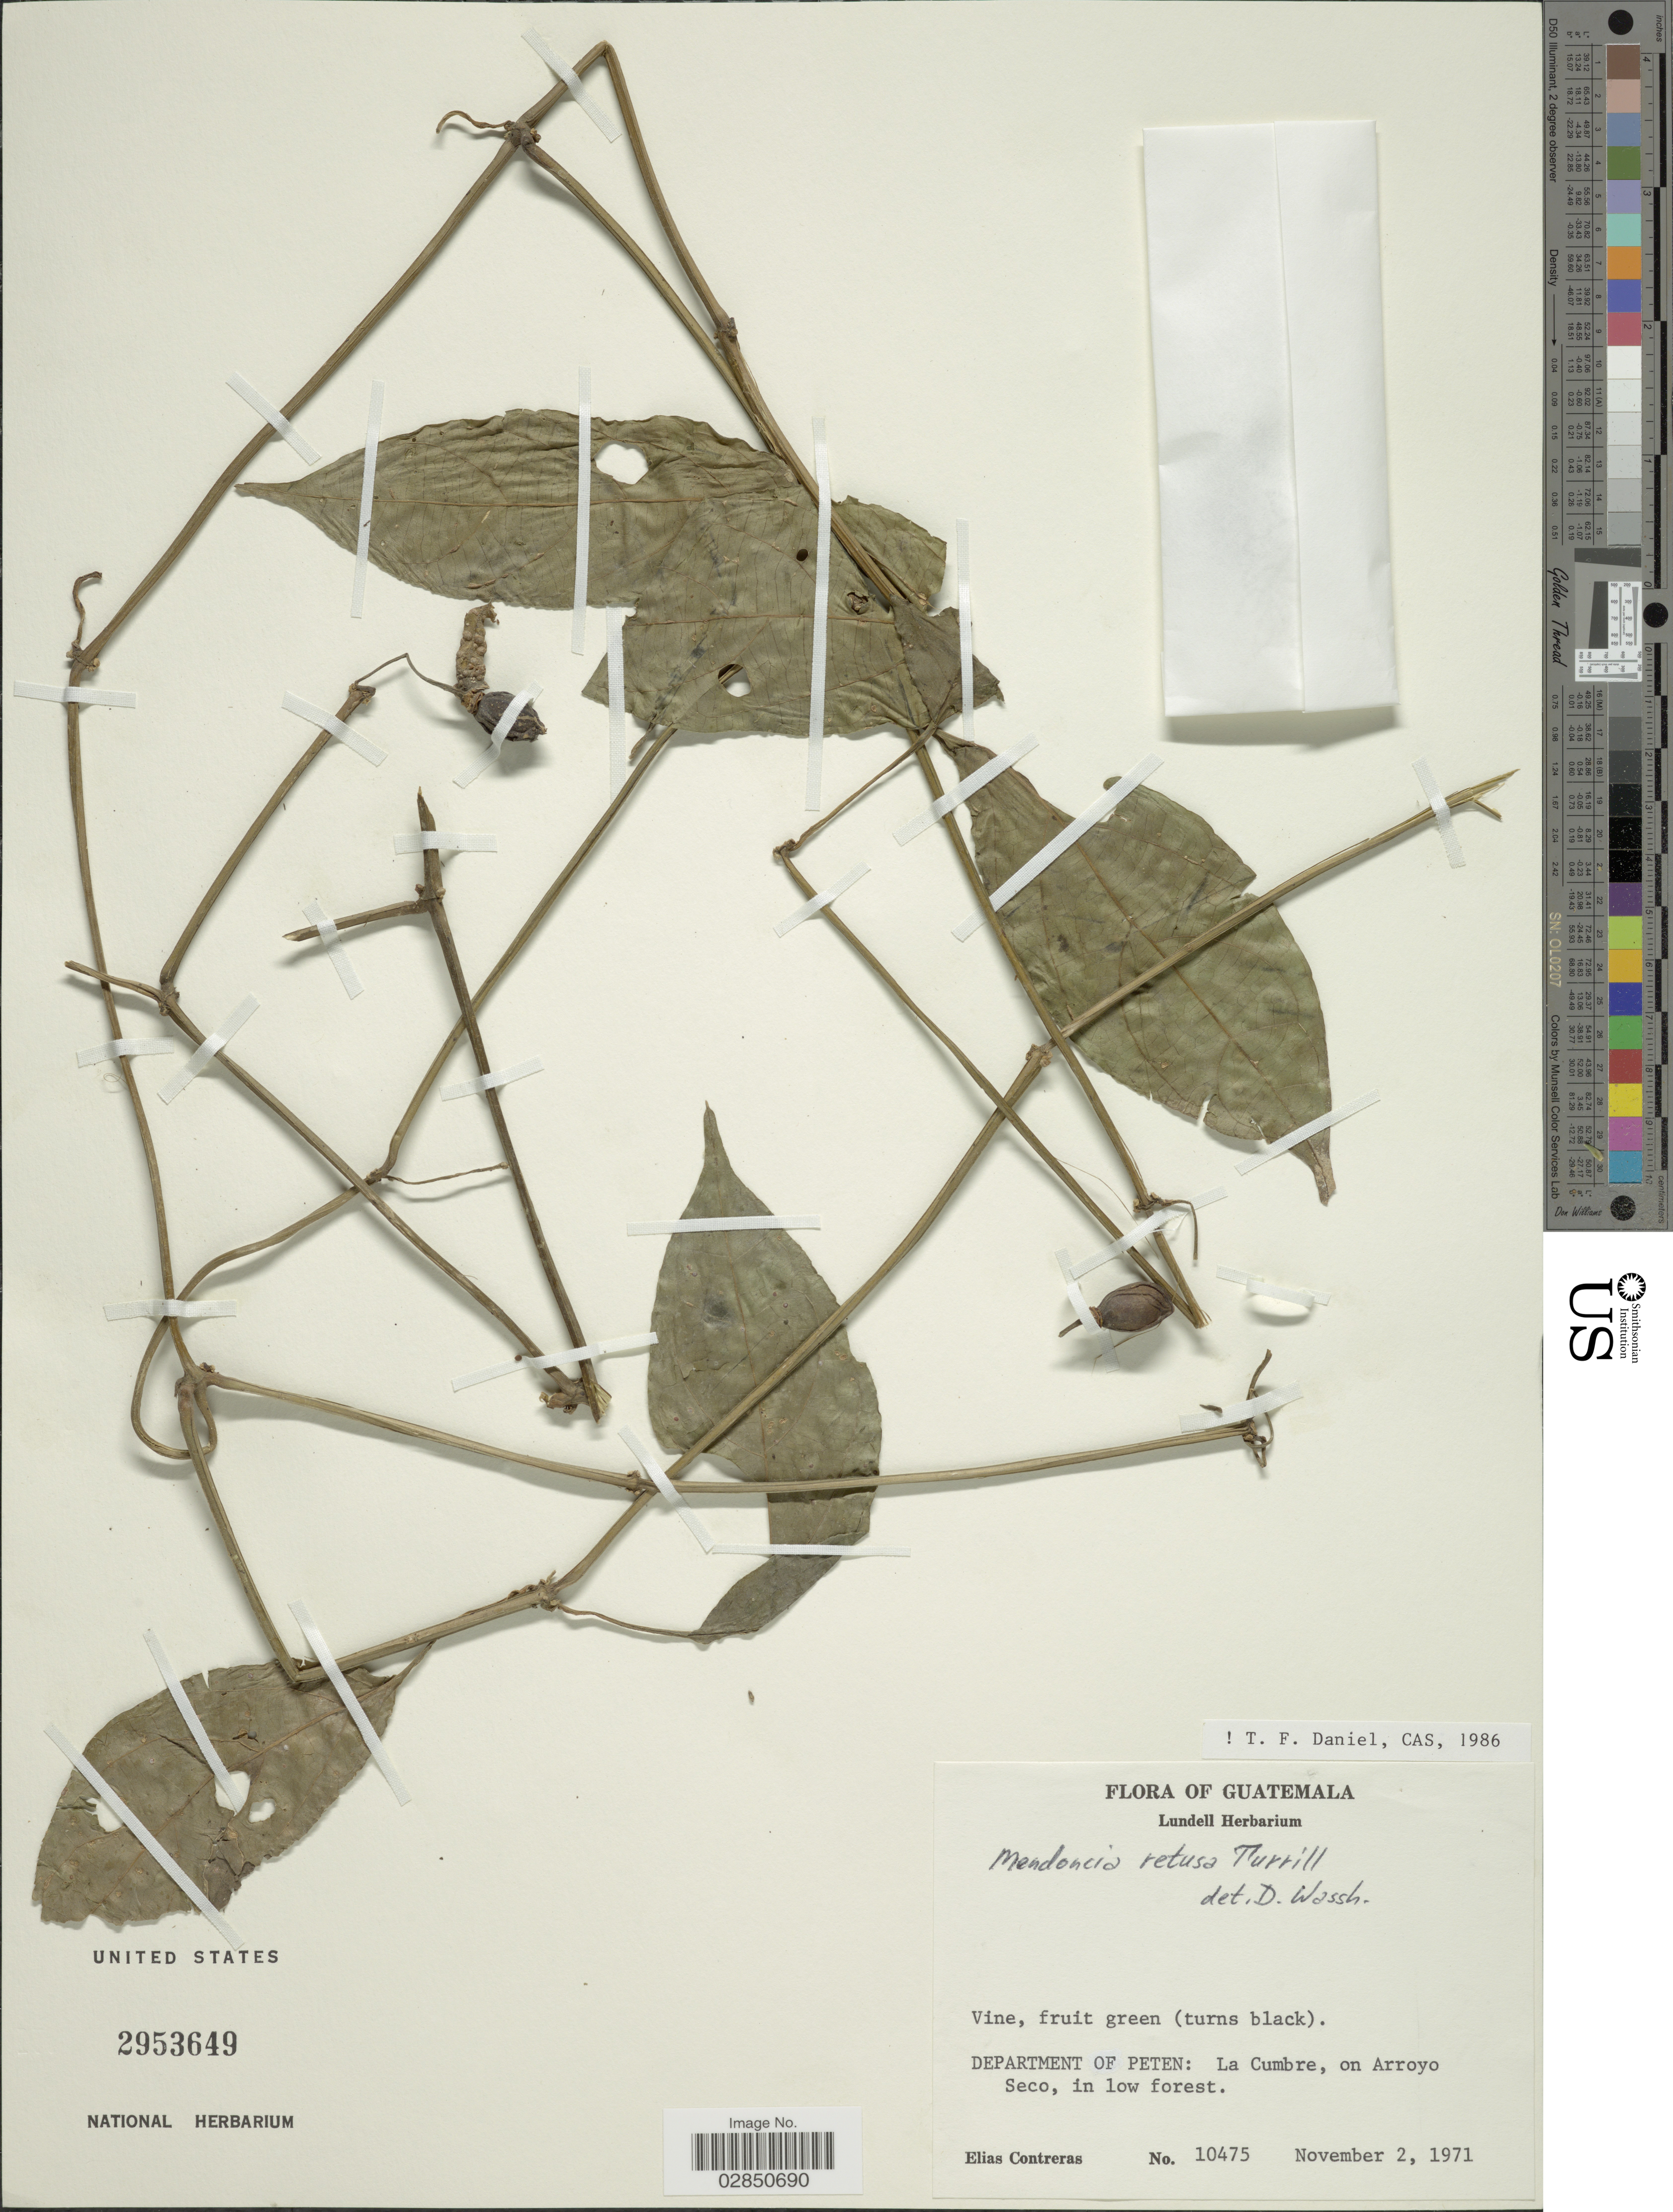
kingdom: Plantae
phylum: Tracheophyta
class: Magnoliopsida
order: Lamiales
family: Acanthaceae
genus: Mendoncia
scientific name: Mendoncia retusa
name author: Turrill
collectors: E. Contreras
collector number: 10475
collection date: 1971-11-02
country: Guatemala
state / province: El Petén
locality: Department of Peten: La Cumbre, on Arroyo Seco, in low forest.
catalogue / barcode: US 2953649